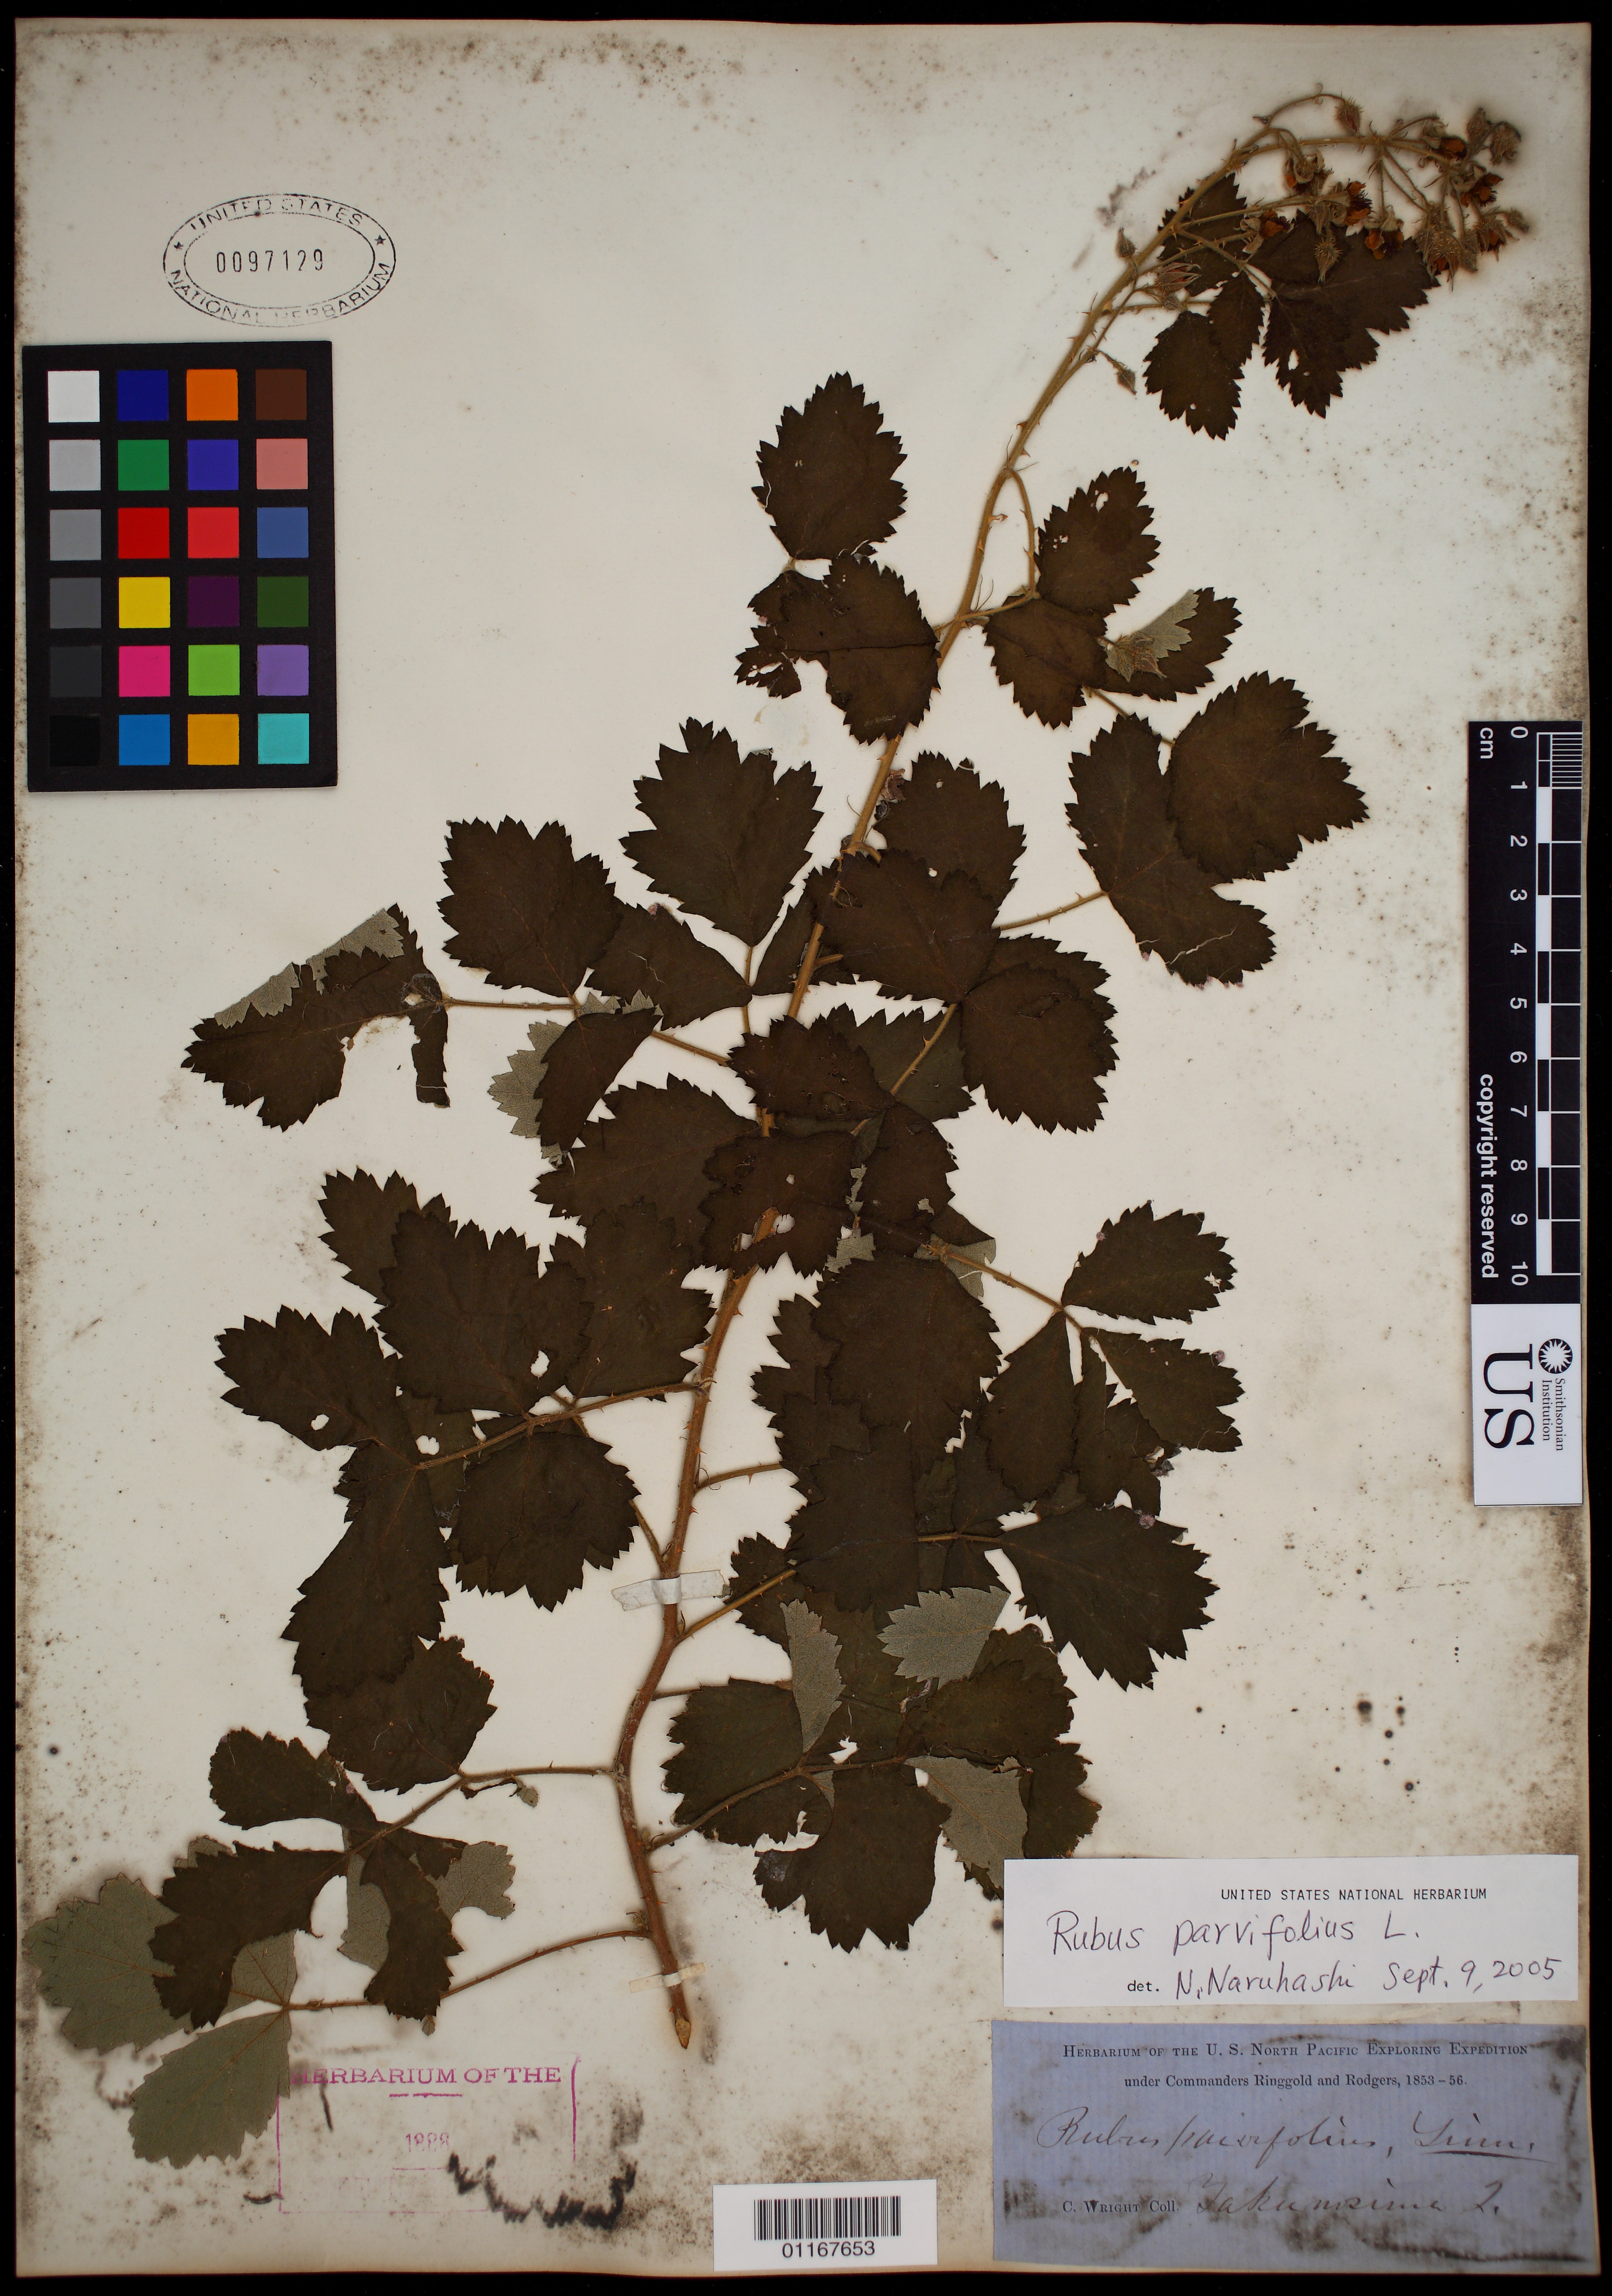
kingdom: Plantae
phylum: Tracheophyta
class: Magnoliopsida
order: Rosales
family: Rosaceae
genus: Rubus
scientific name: Rubus parviflorus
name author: Nutt.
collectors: C. Wright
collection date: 1853/1856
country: South Korea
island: Takeshima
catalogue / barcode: US 97129